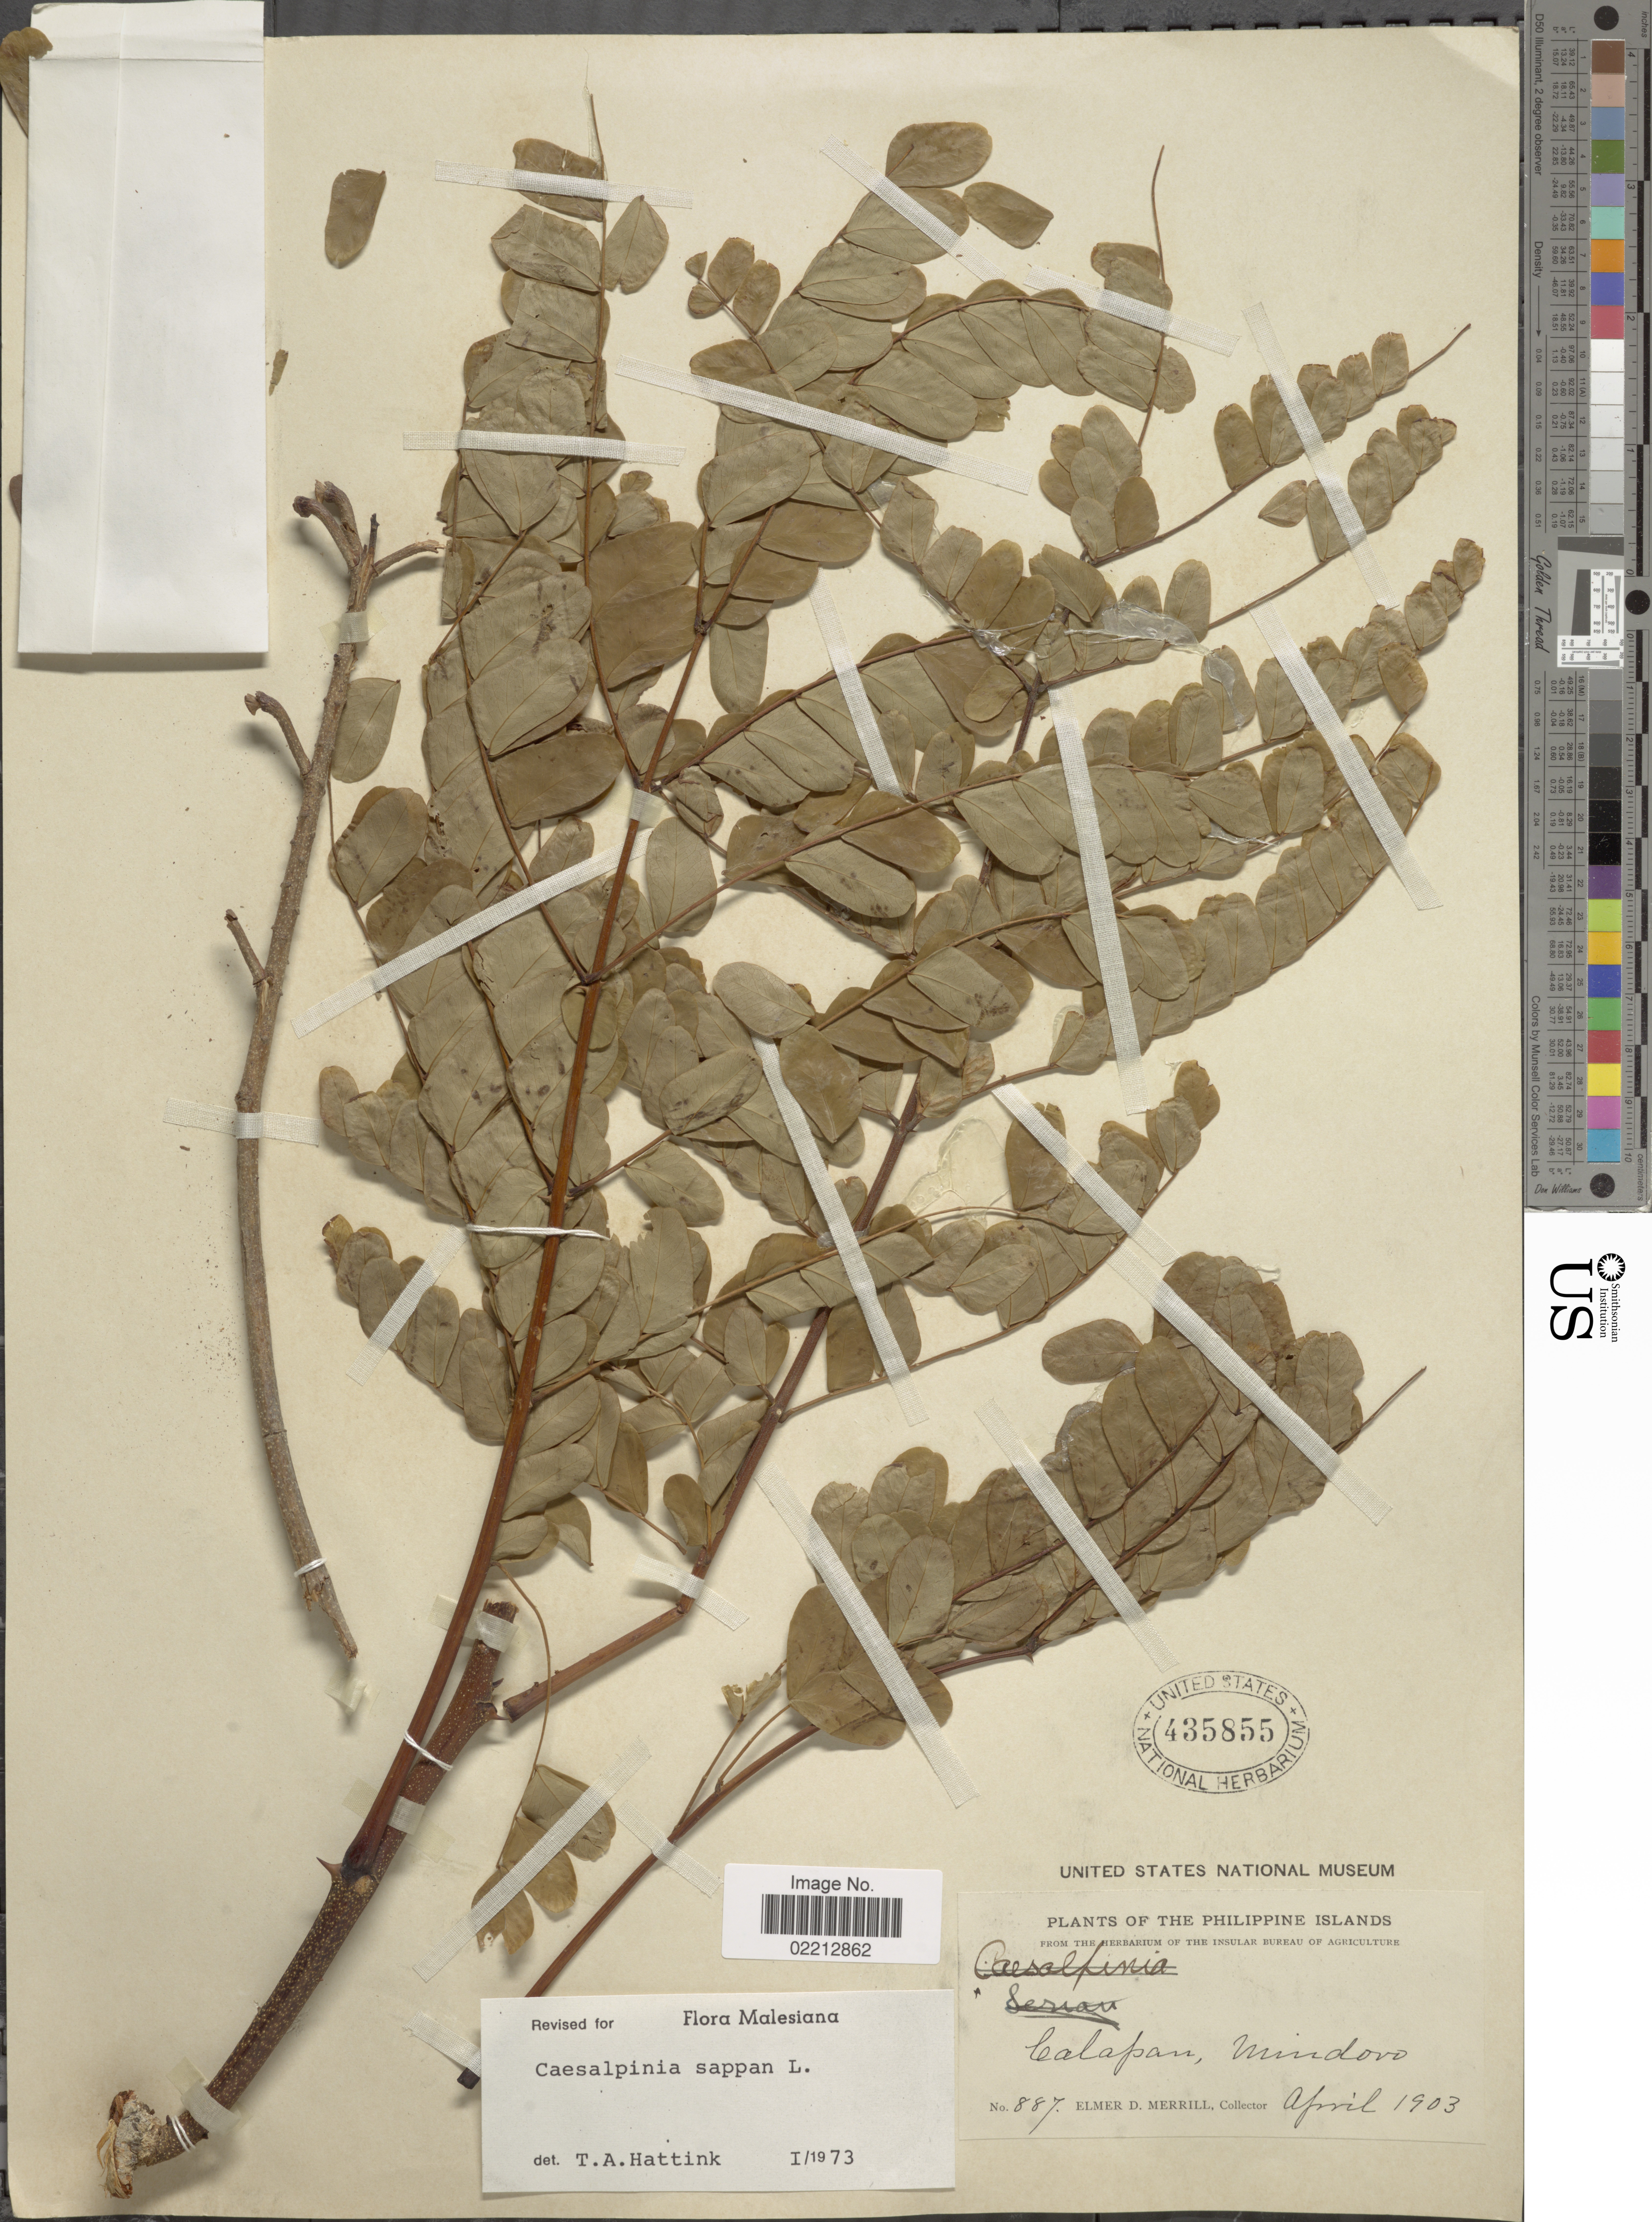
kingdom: Plantae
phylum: Tracheophyta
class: Magnoliopsida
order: Fabales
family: Fabaceae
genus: Biancaea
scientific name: Biancaea sappan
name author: (L.) Tod.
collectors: E. D. Merrill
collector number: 887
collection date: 1903-04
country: Philippines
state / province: Mimaropa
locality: Calapan, Mindoro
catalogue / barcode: US 435855